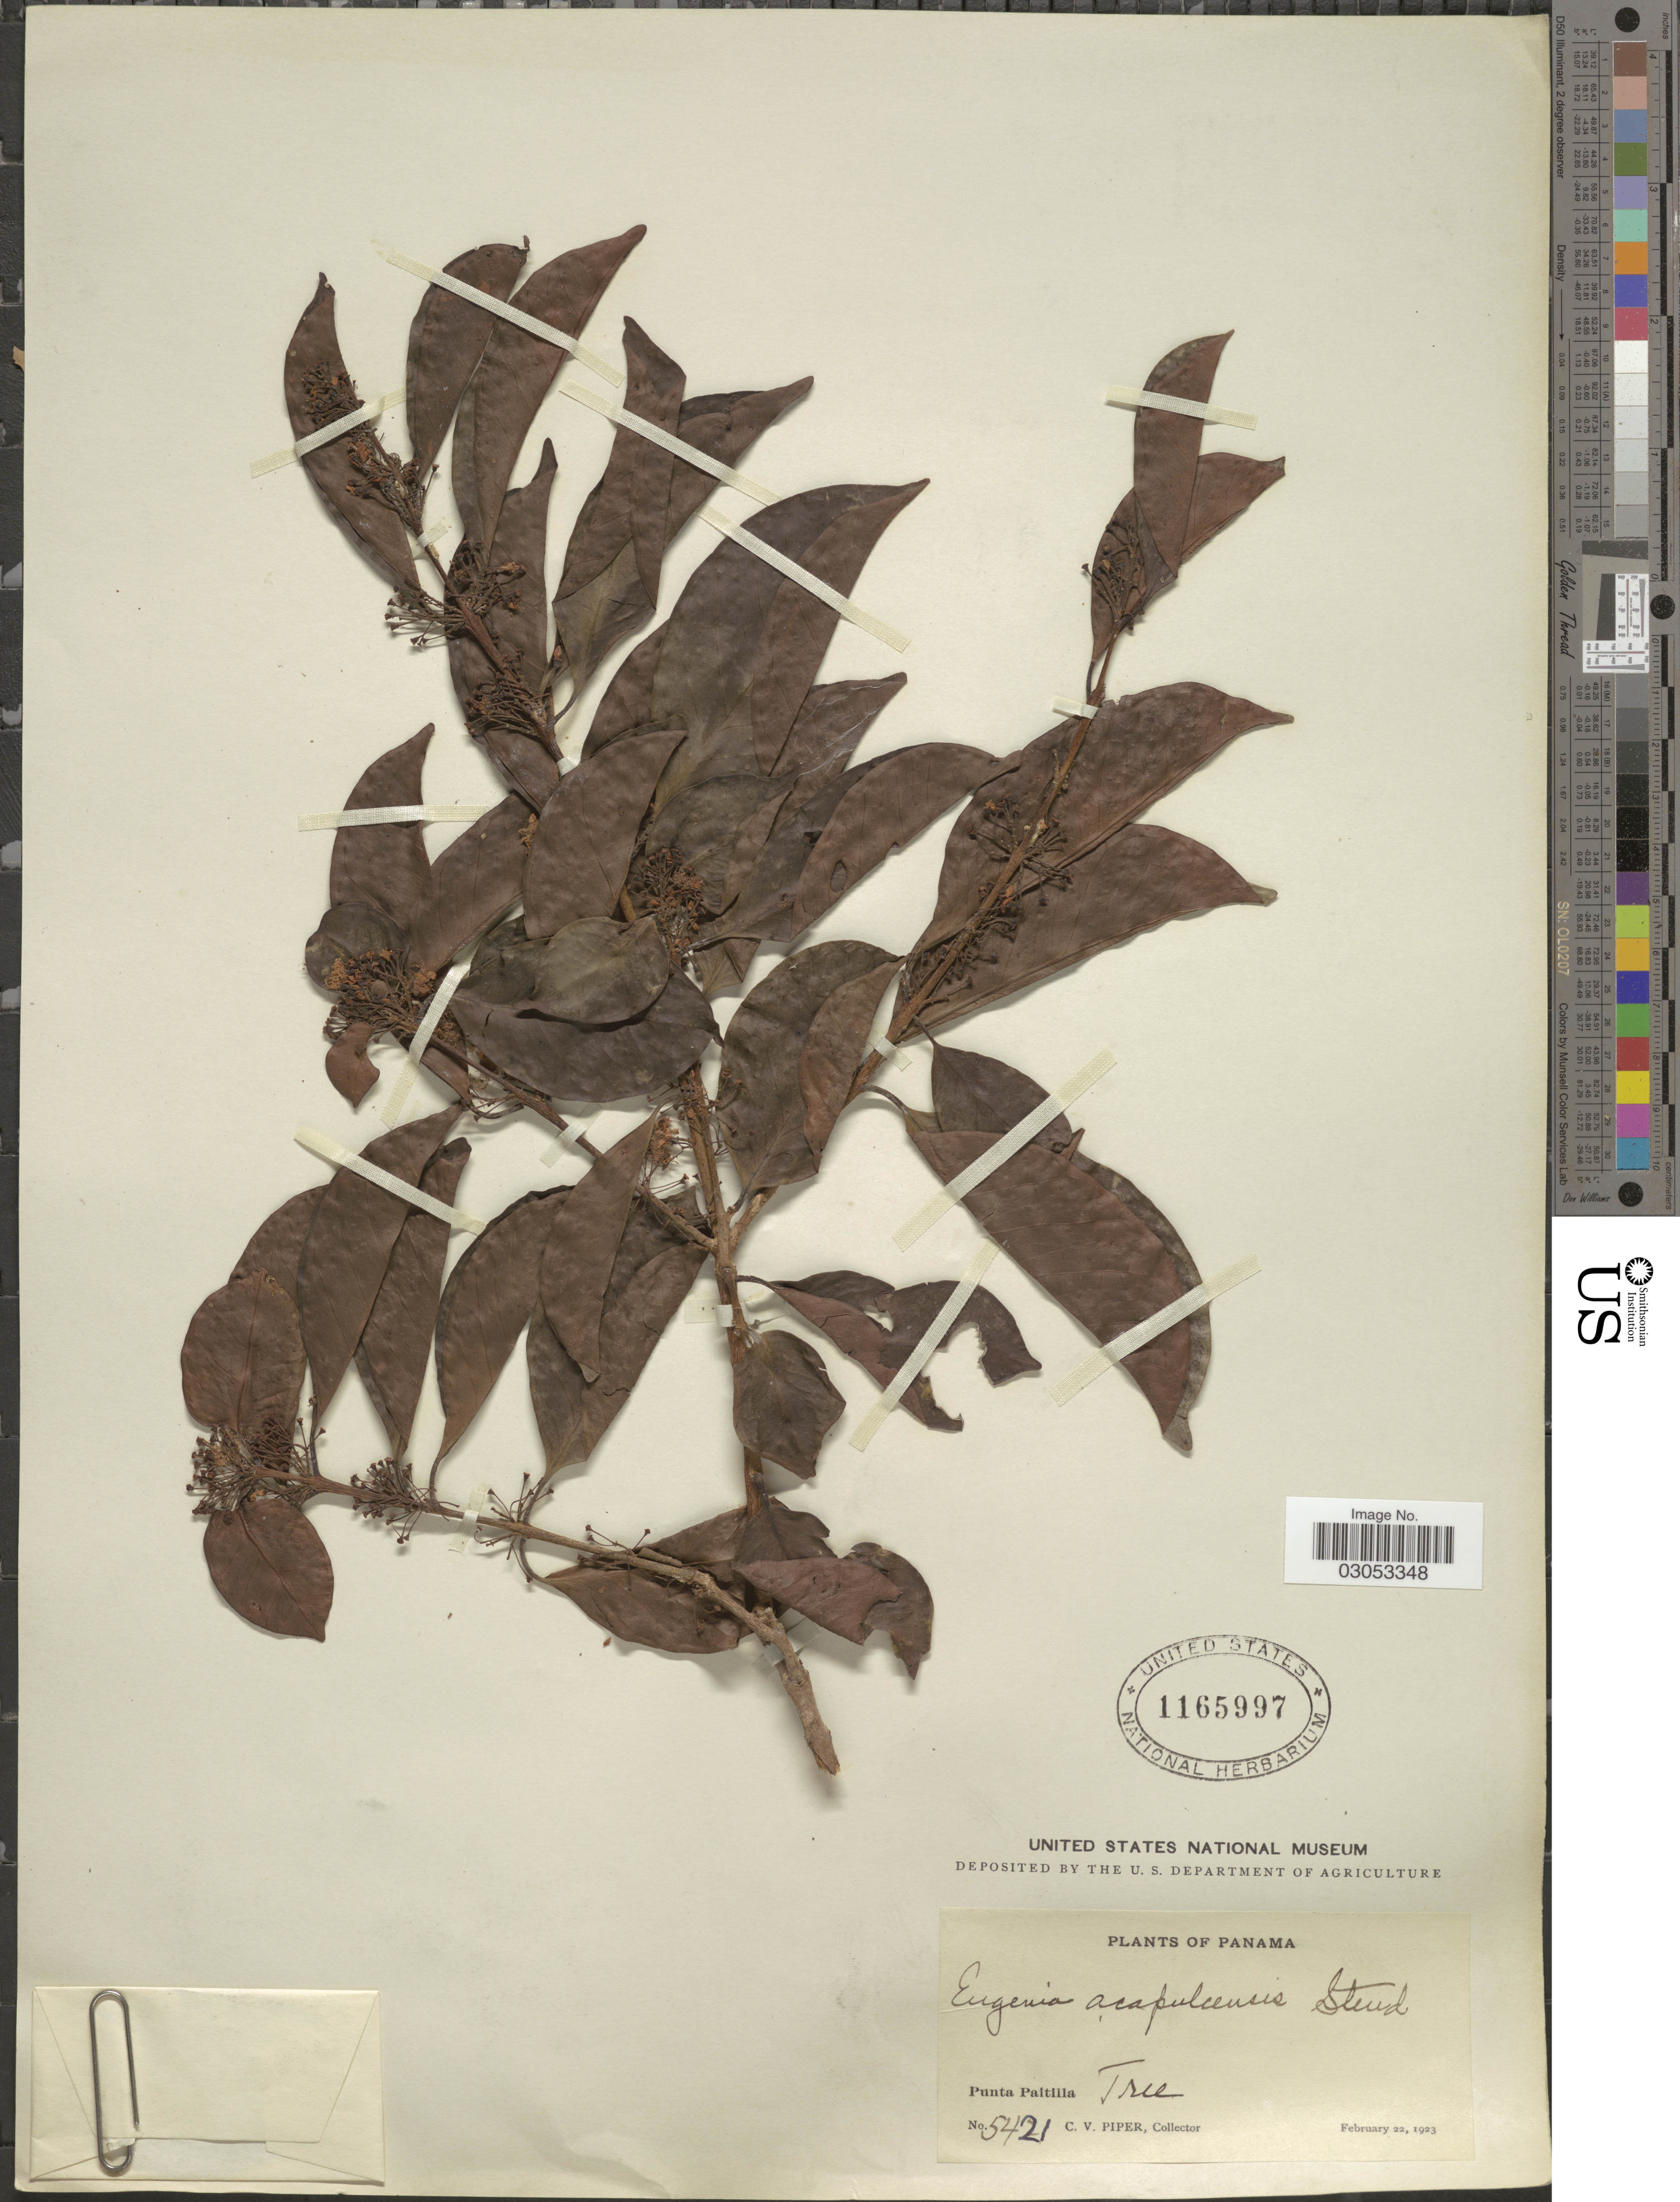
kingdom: Plantae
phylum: Tracheophyta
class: Magnoliopsida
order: Myrtales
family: Myrtaceae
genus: Eugenia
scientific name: Eugenia acapulcensis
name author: Steud.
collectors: C. V. Piper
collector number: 5421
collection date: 1923-02-22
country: Panama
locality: Punta Paitilla.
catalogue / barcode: US 1165997